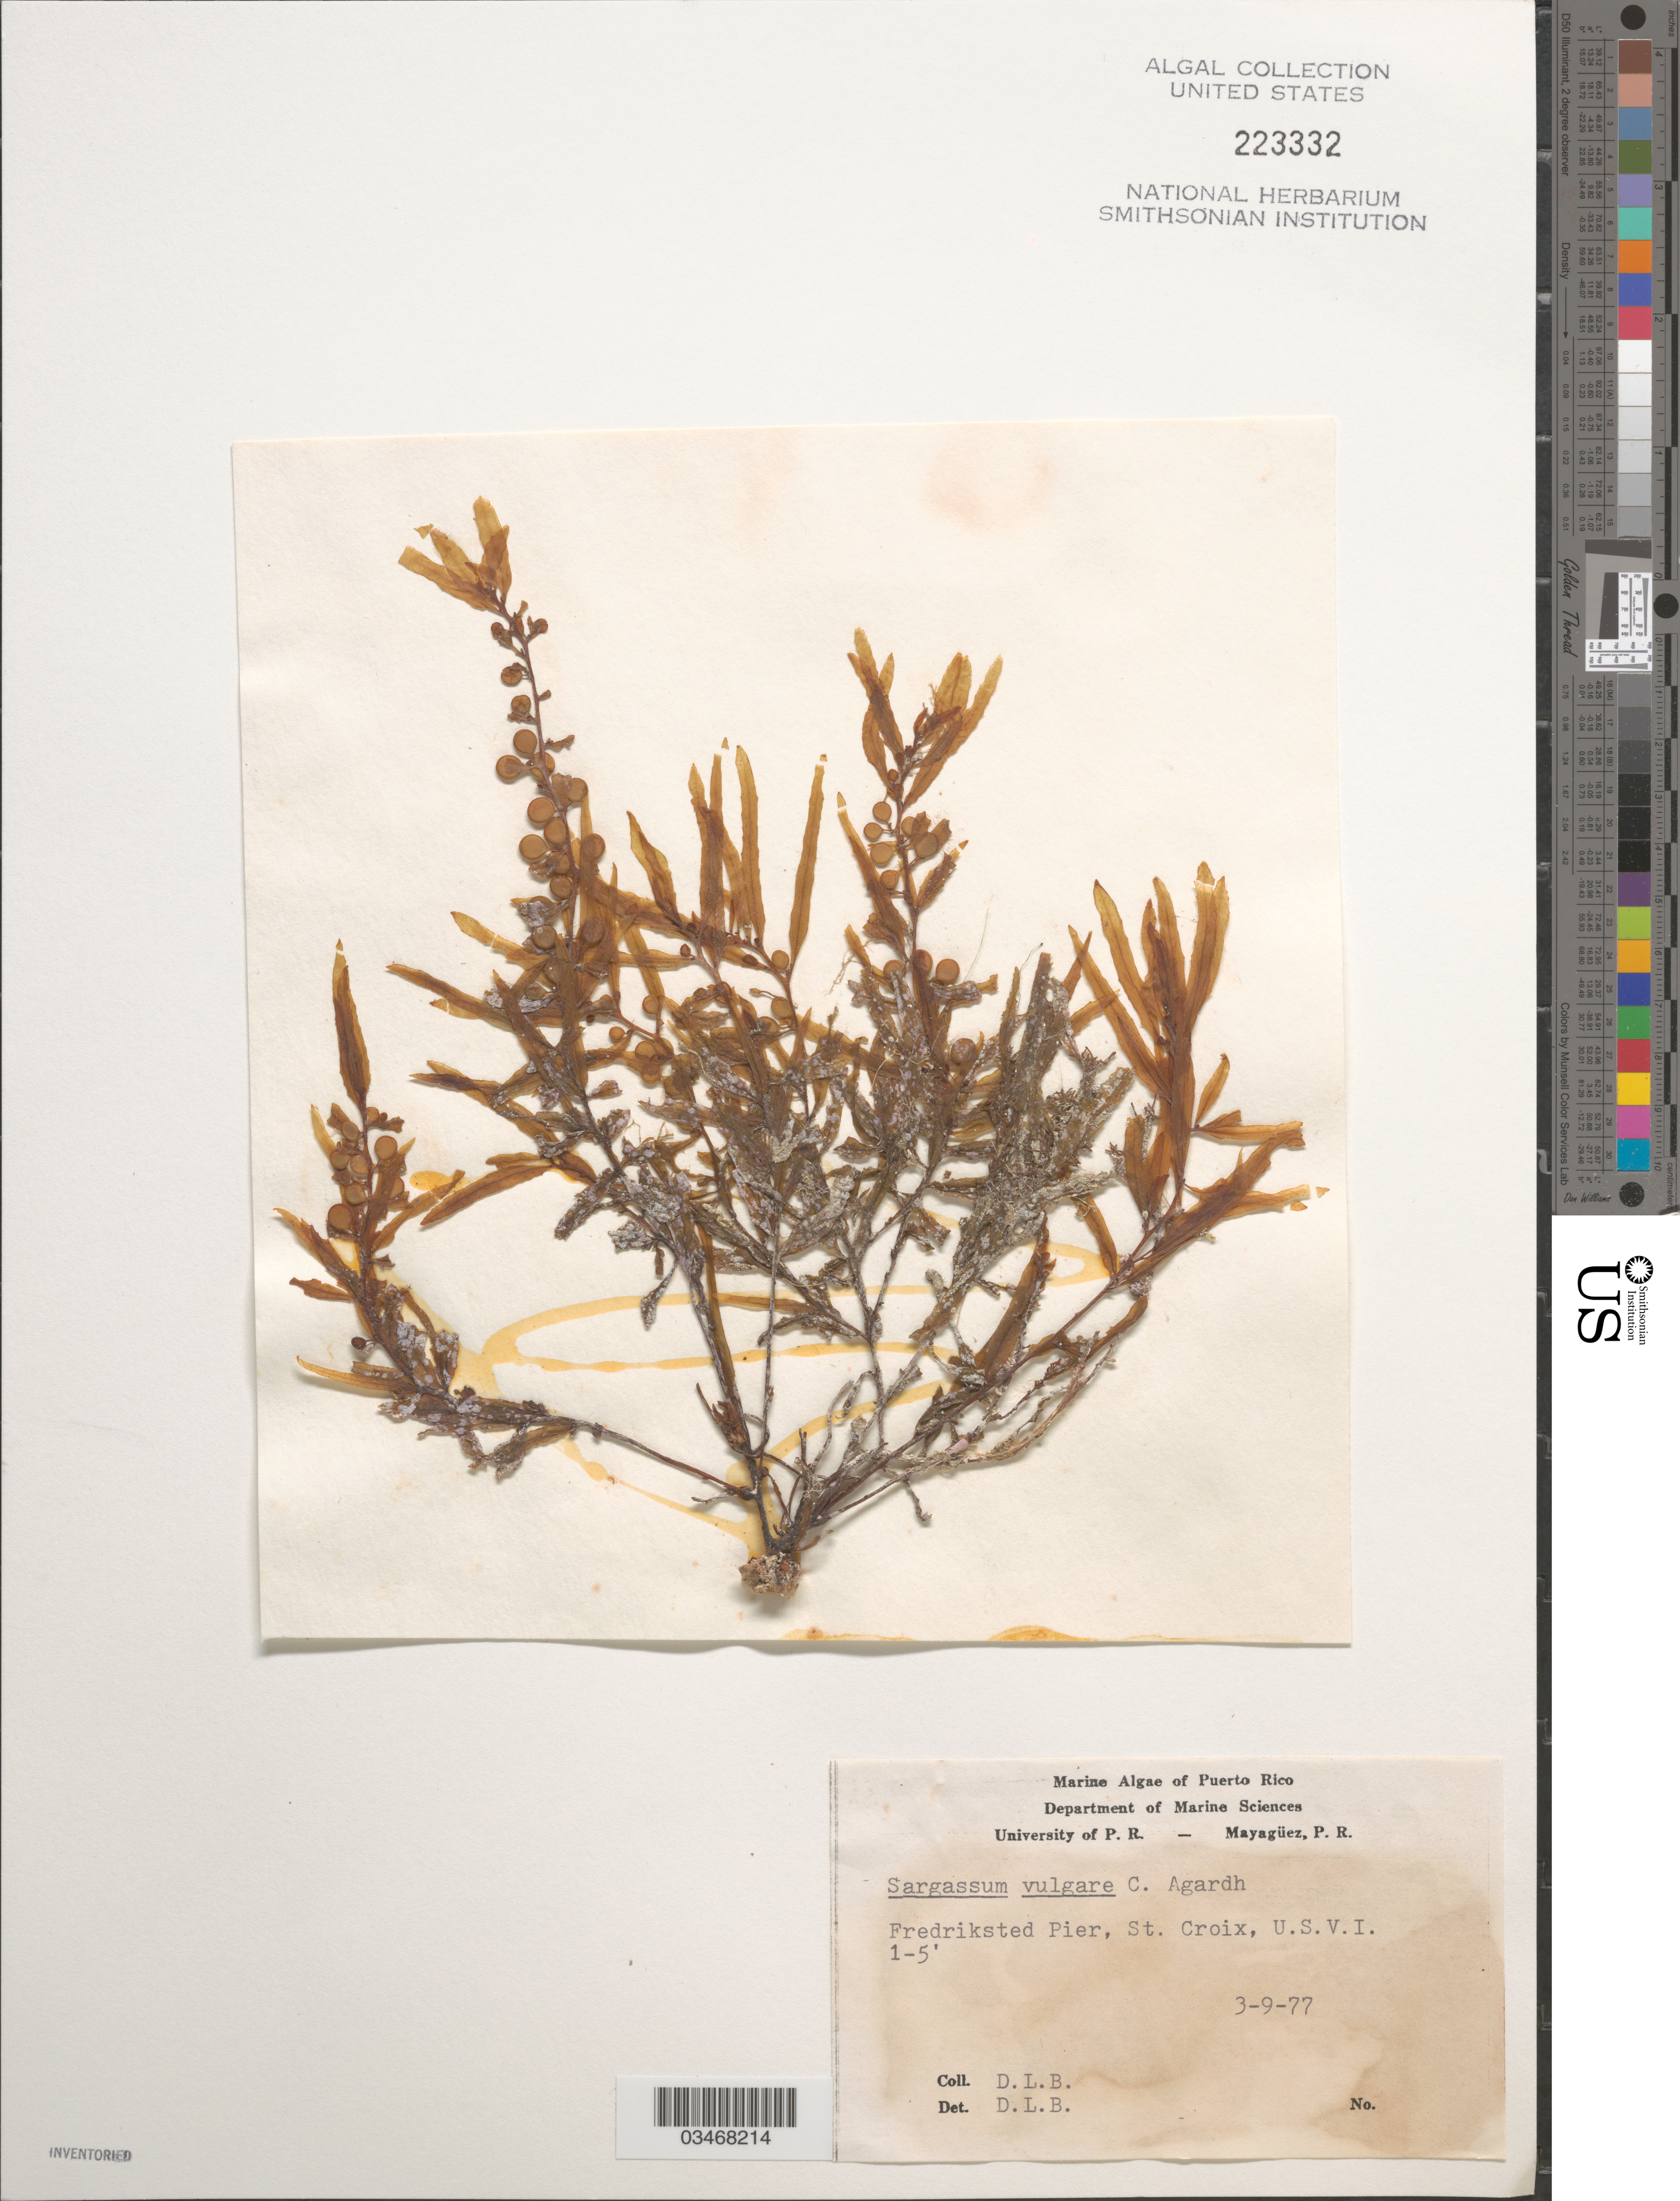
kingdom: Chromista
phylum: Ochrophyta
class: Phaeophyceae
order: Fucales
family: Sargassaceae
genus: Sargassum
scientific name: Sargassum vulgare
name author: C. Agardh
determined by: Ballantine, D. L.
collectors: D.L. Ballantine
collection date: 1977-03-09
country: U.S. Virgin Islands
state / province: St. Croix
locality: Fredriksted Pier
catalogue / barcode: US 223332